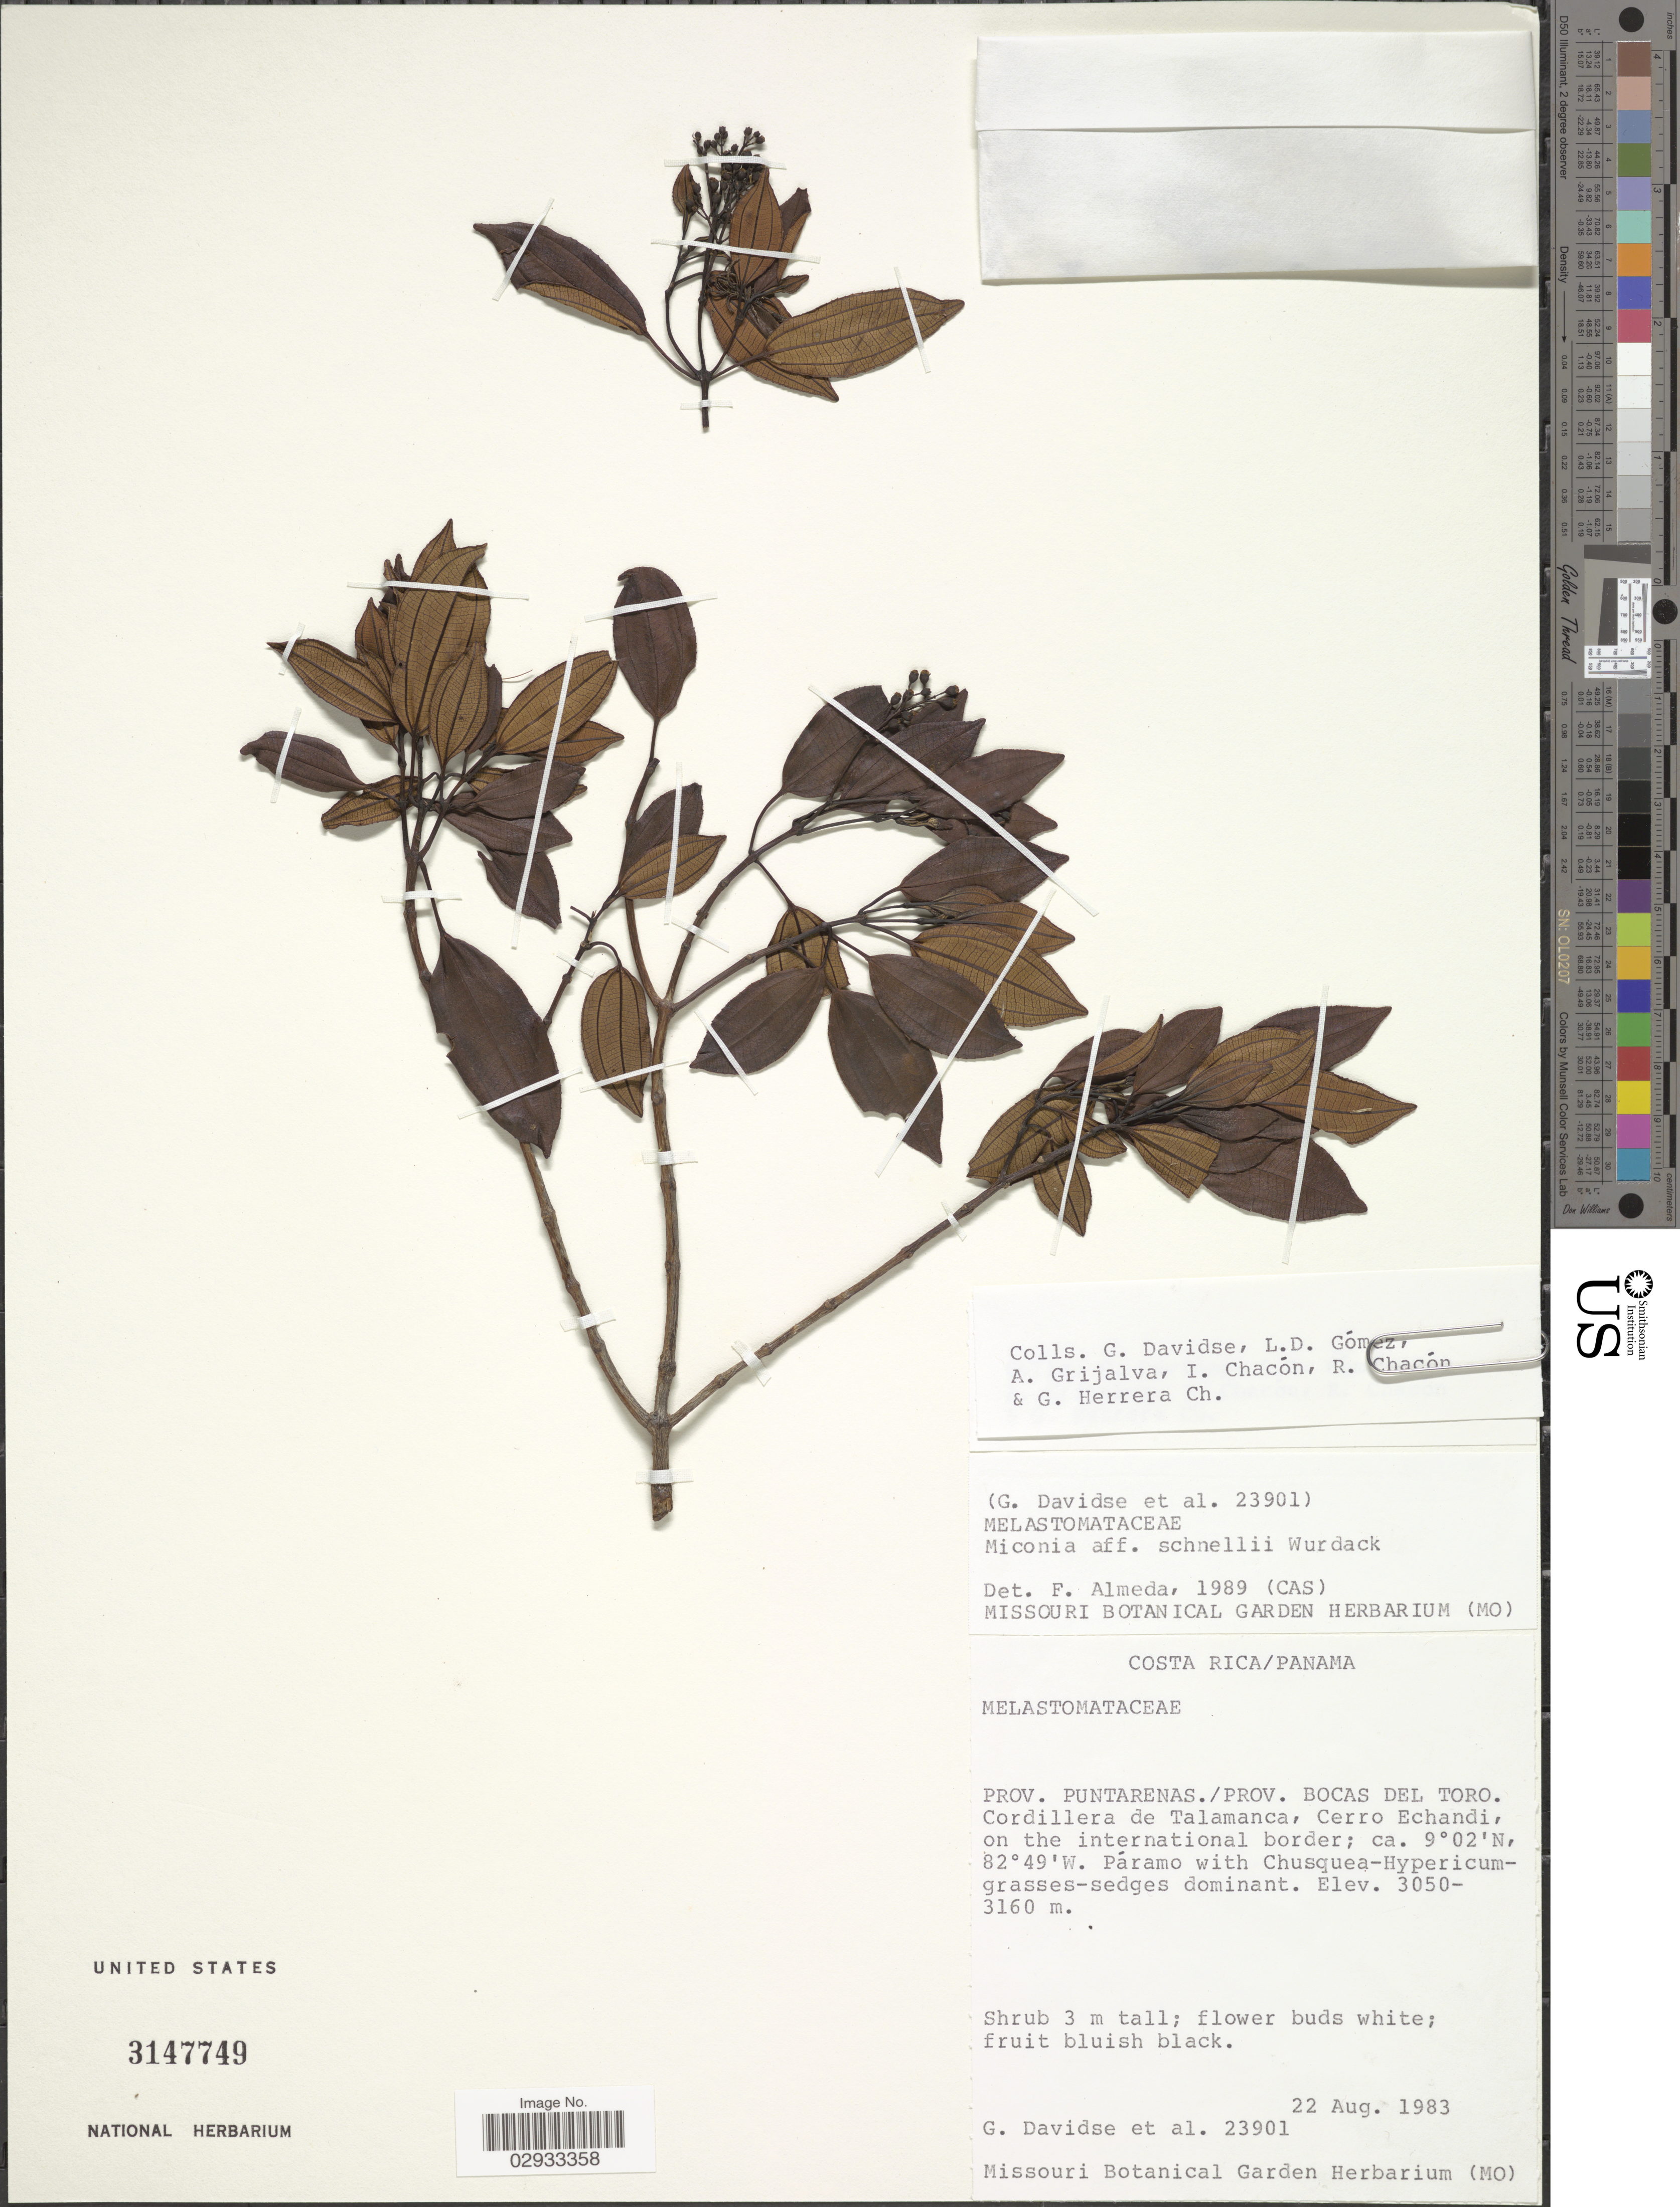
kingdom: Plantae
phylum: Tracheophyta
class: Magnoliopsida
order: Myrtales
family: Melastomataceae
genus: Miconia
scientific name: Miconia schnellii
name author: Wurdack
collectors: G. Davidse, L. D. Gómez, A. Grijalva, I. Chacón & et al.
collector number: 23901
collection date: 1983-08-22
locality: Costa Rica/ Panama. Prov. Puntarenas./ Prov. Bocas del Toro. Cordillera de Talamanca, Cerro Echandi, on the international border.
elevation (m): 3050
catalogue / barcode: US 3147749